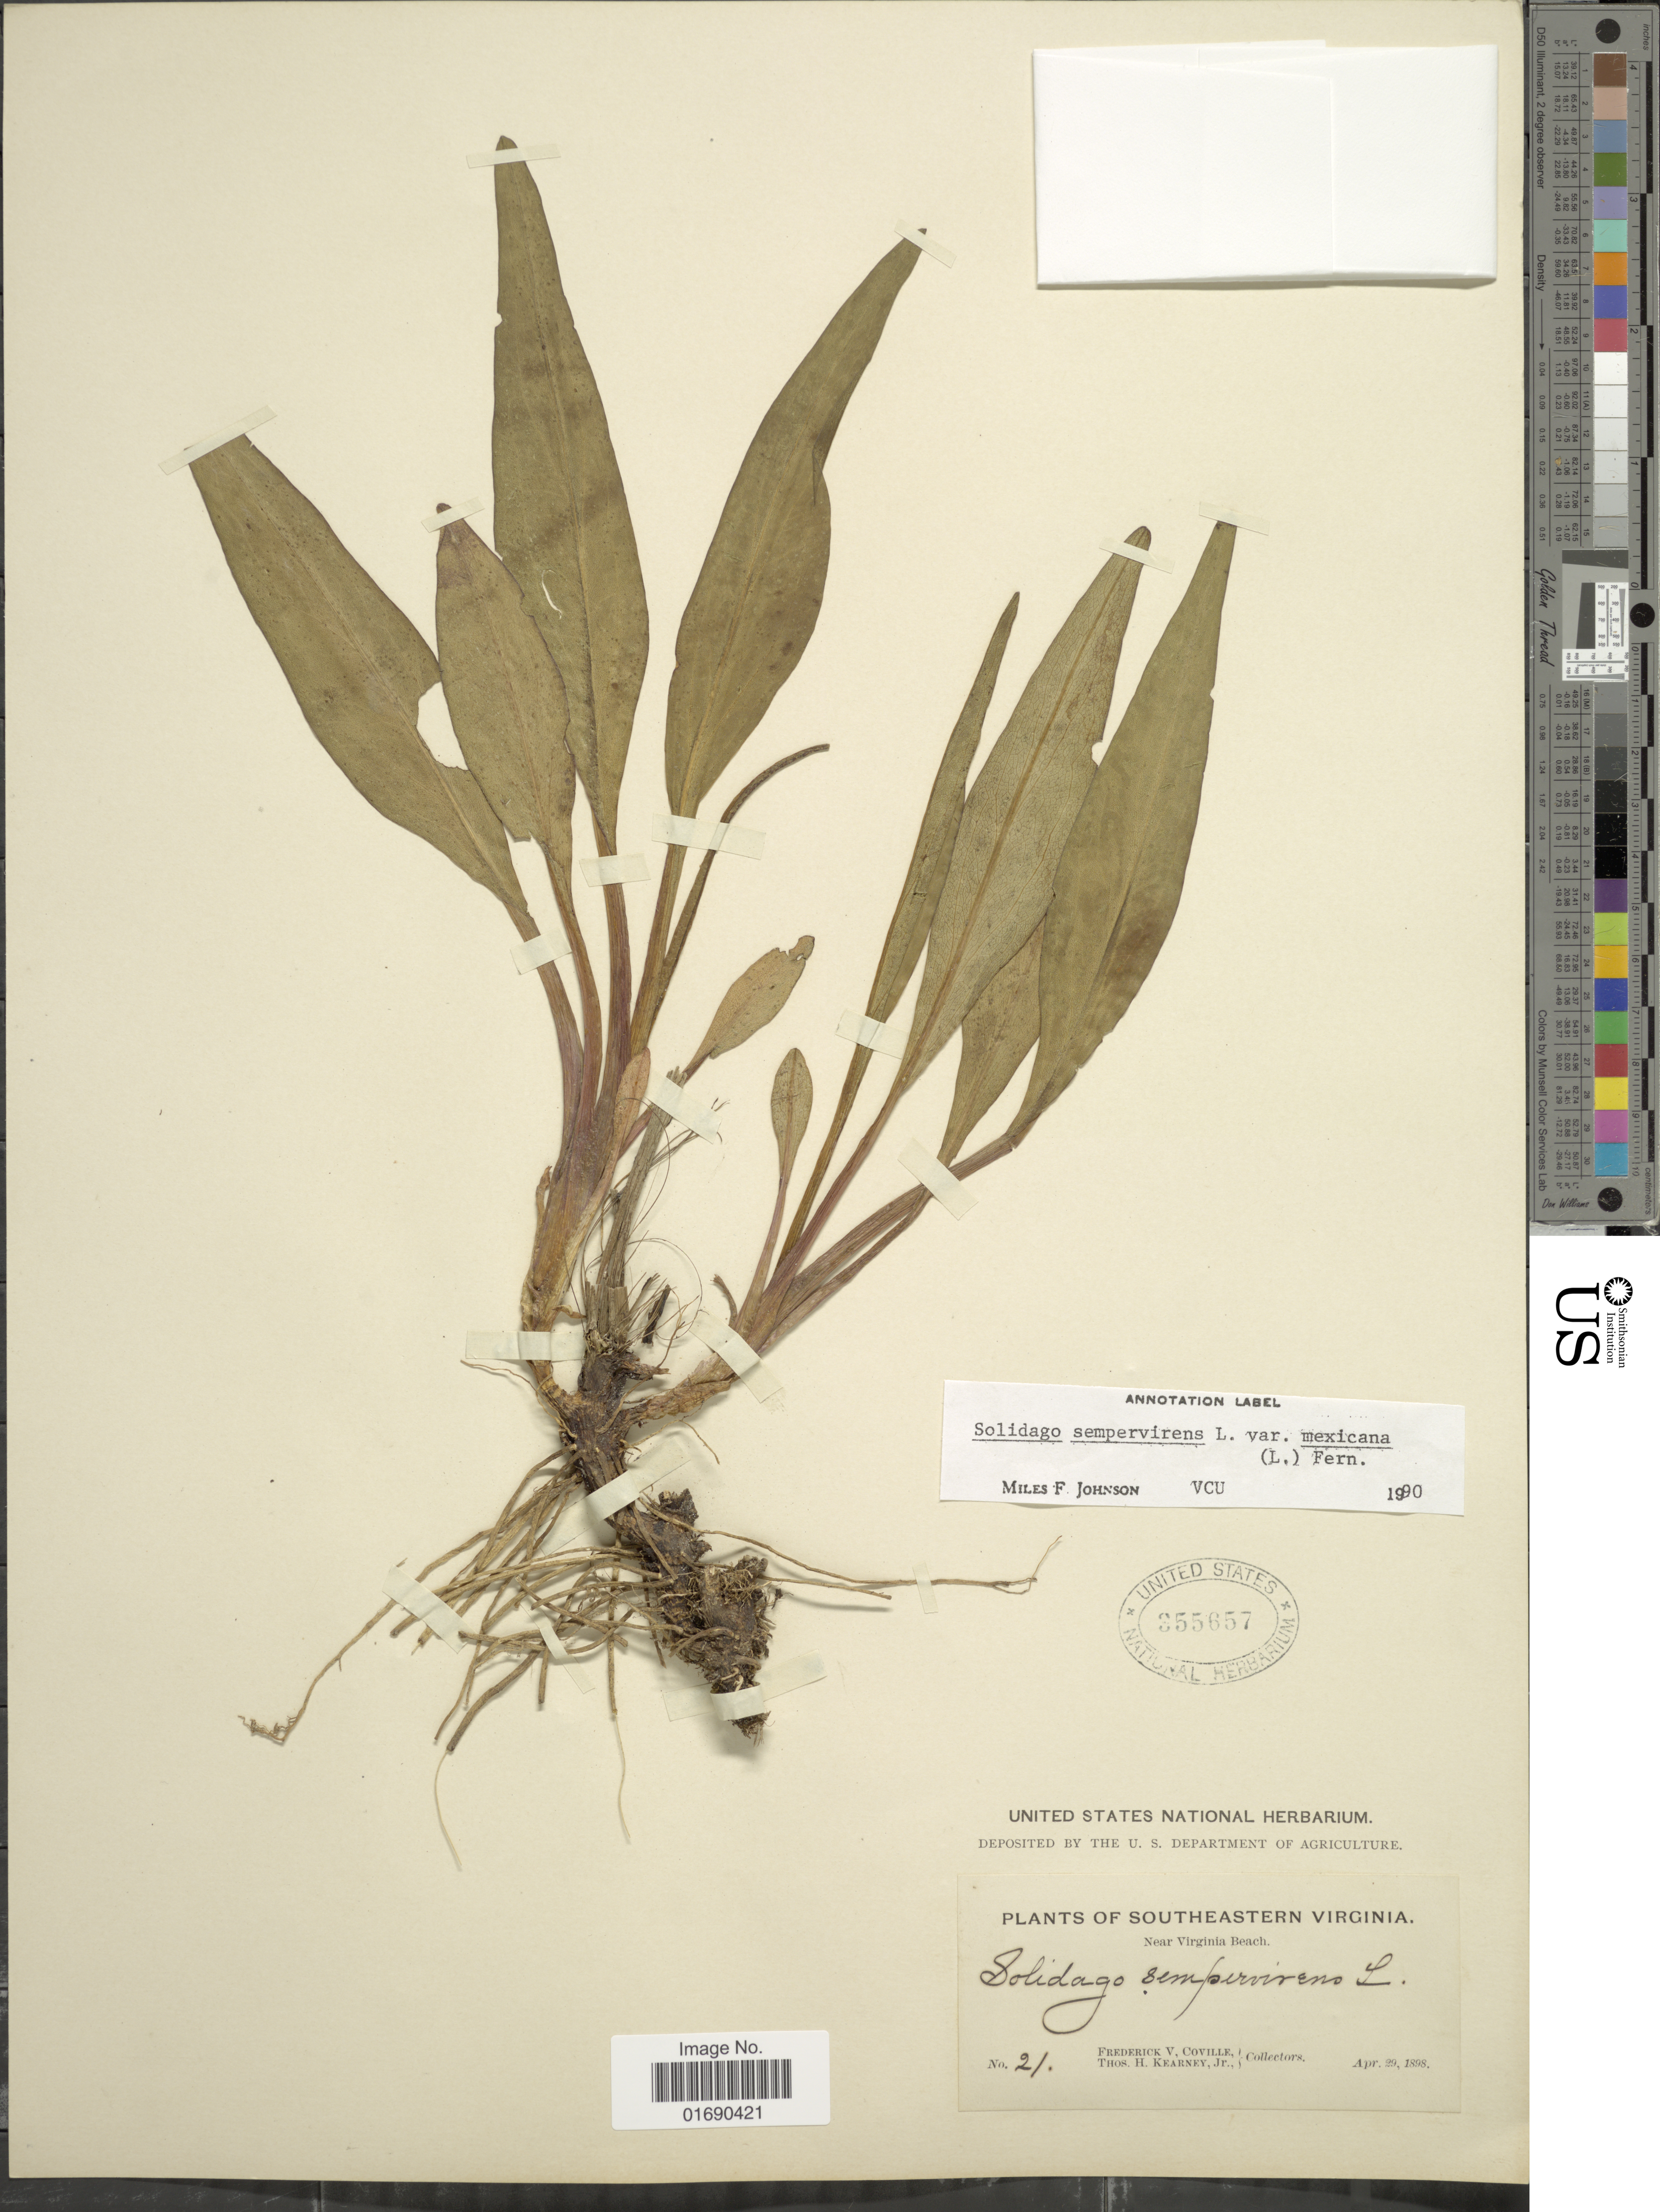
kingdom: Plantae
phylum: Tracheophyta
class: Magnoliopsida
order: Asterales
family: Asteraceae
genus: Solidago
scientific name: Solidago sempervirens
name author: L.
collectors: F. V. Coville & T. H. Kearney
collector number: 21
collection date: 1898-04-29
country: United States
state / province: Virginia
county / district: City of Virginia Beach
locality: Southeastern Virginia, Near Virginia Beach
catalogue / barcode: US 355657